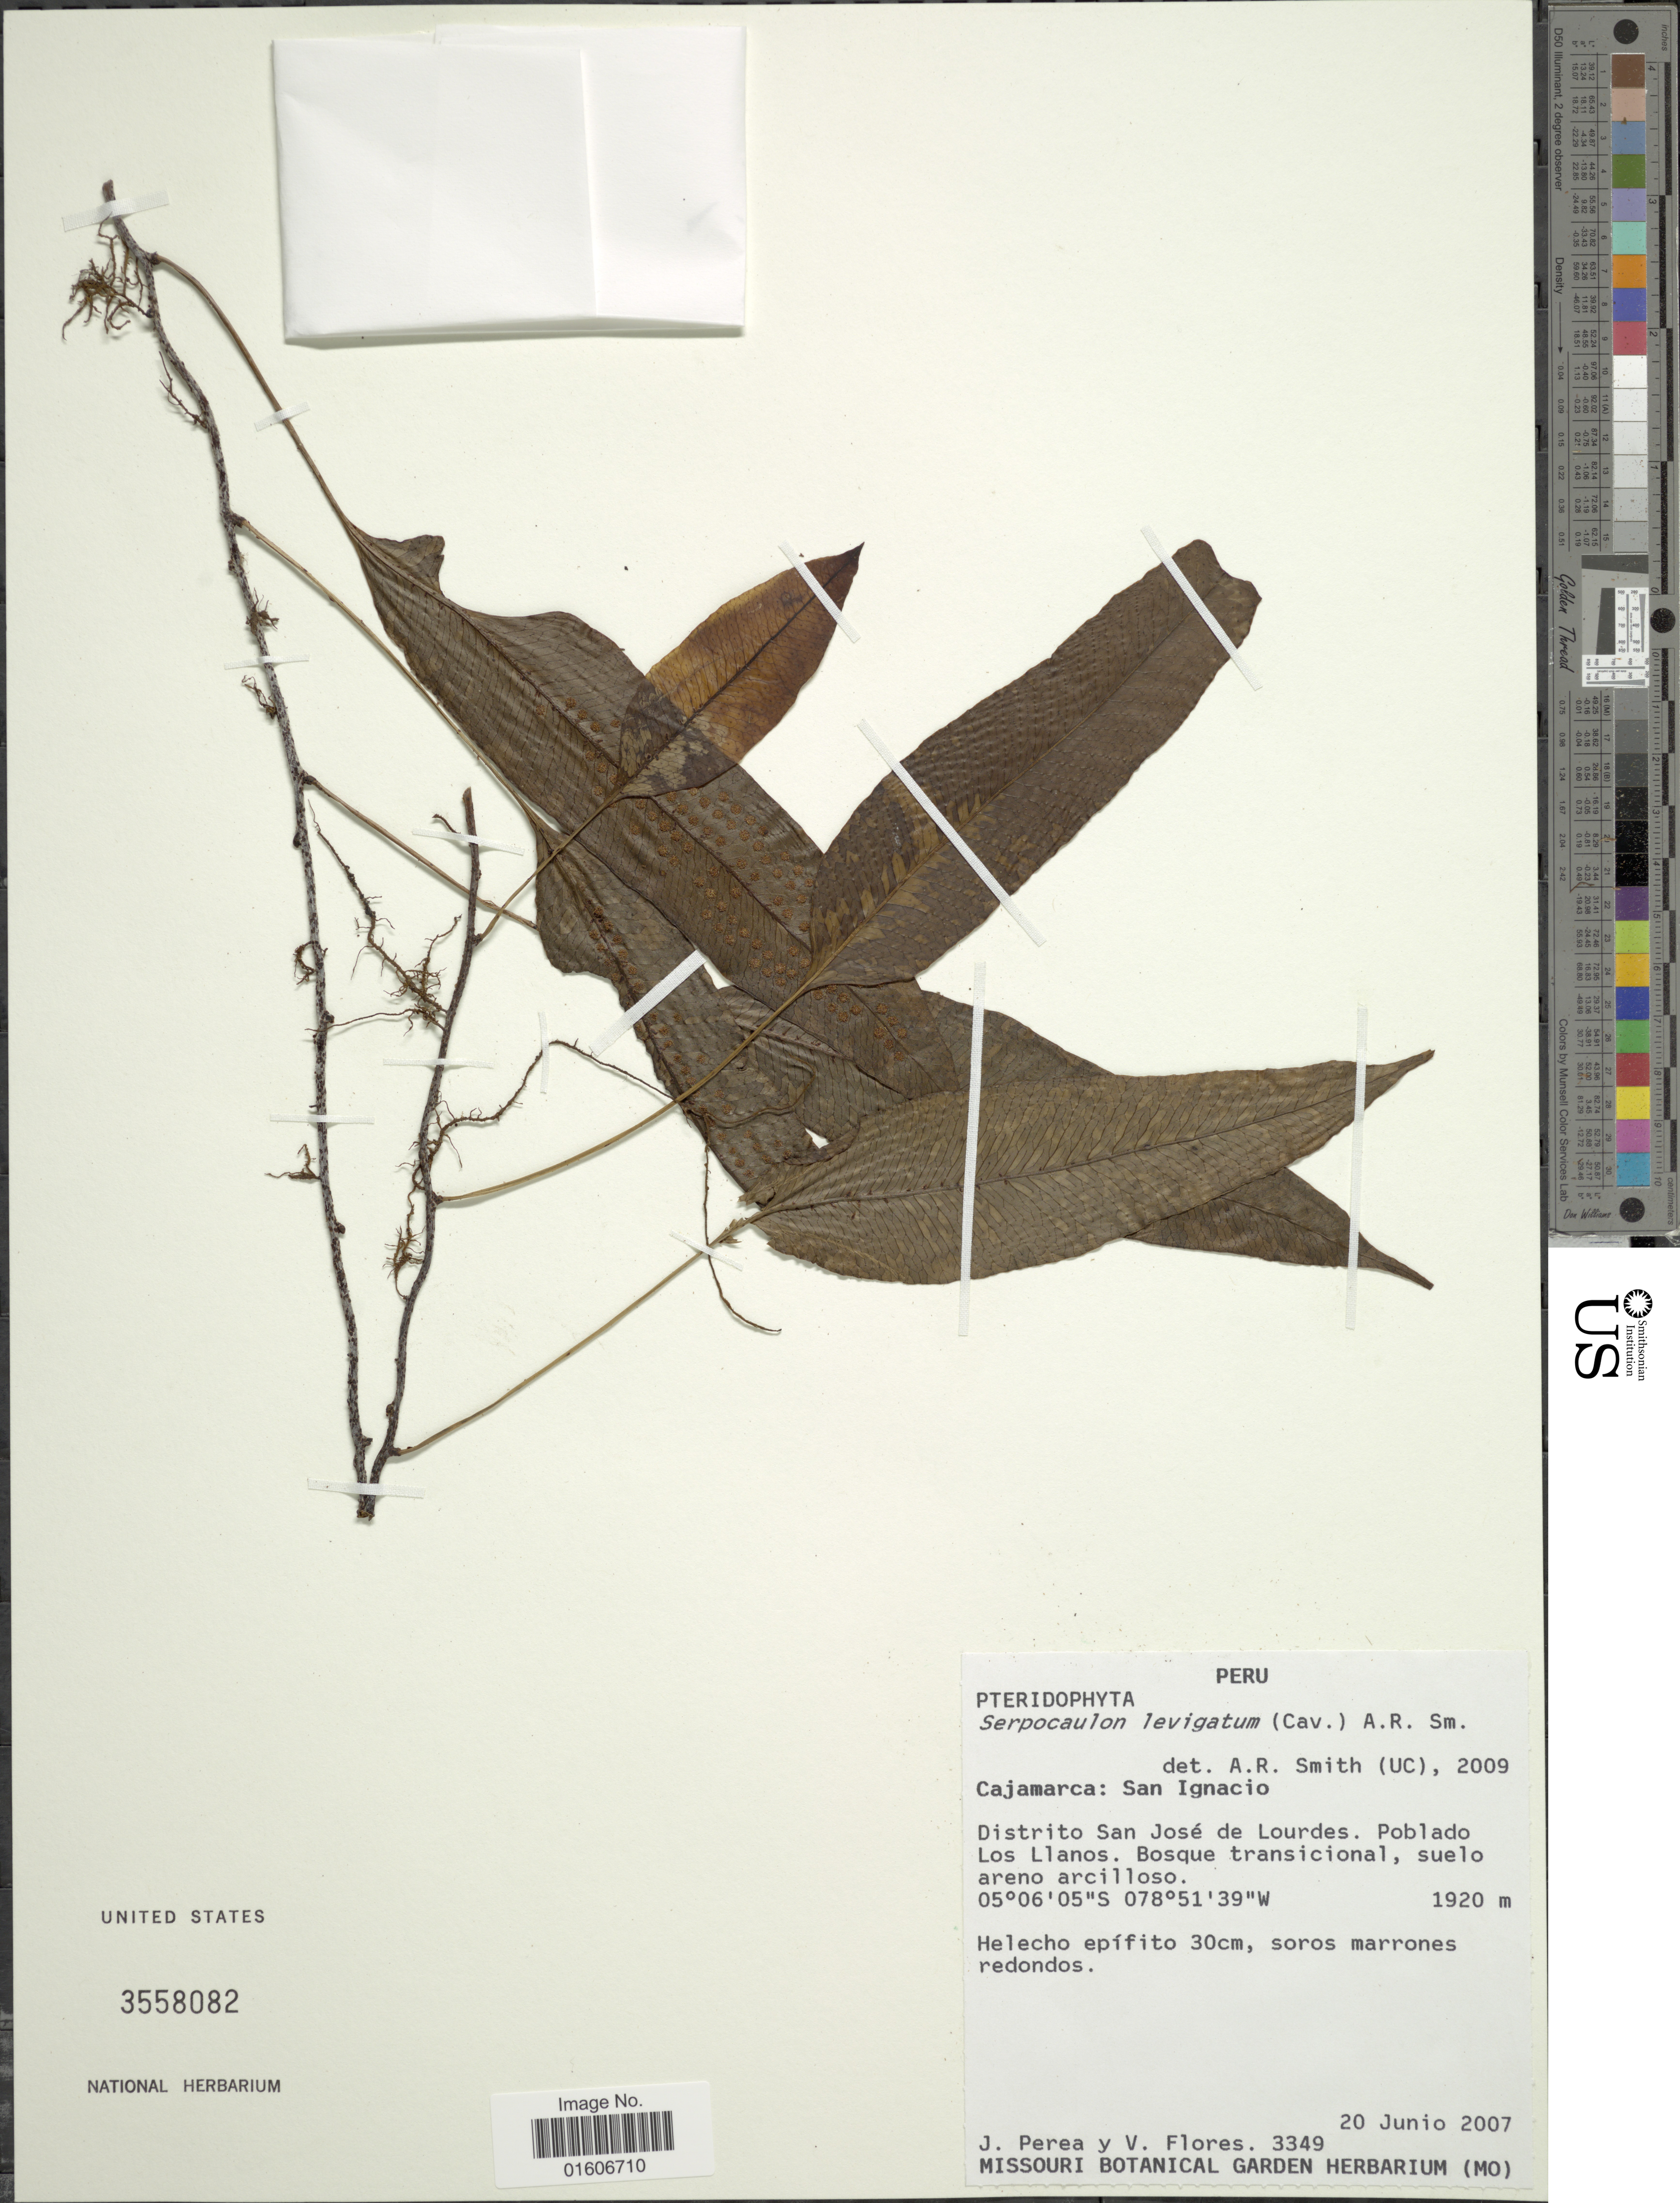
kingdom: Plantae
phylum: Tracheophyta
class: Polypodiopsida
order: Polypodiales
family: Polypodiaceae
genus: Serpocaulon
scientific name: Serpocaulon levigatum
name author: (Cav.) A.R. Sm.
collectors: J. Perea & V. Flores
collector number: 3349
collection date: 2007-06-20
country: Peru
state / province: Cajamarca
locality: San Ignacio, Distrito San José de Lourdes. Poblado Los Llanos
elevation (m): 1920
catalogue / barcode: US 3558082